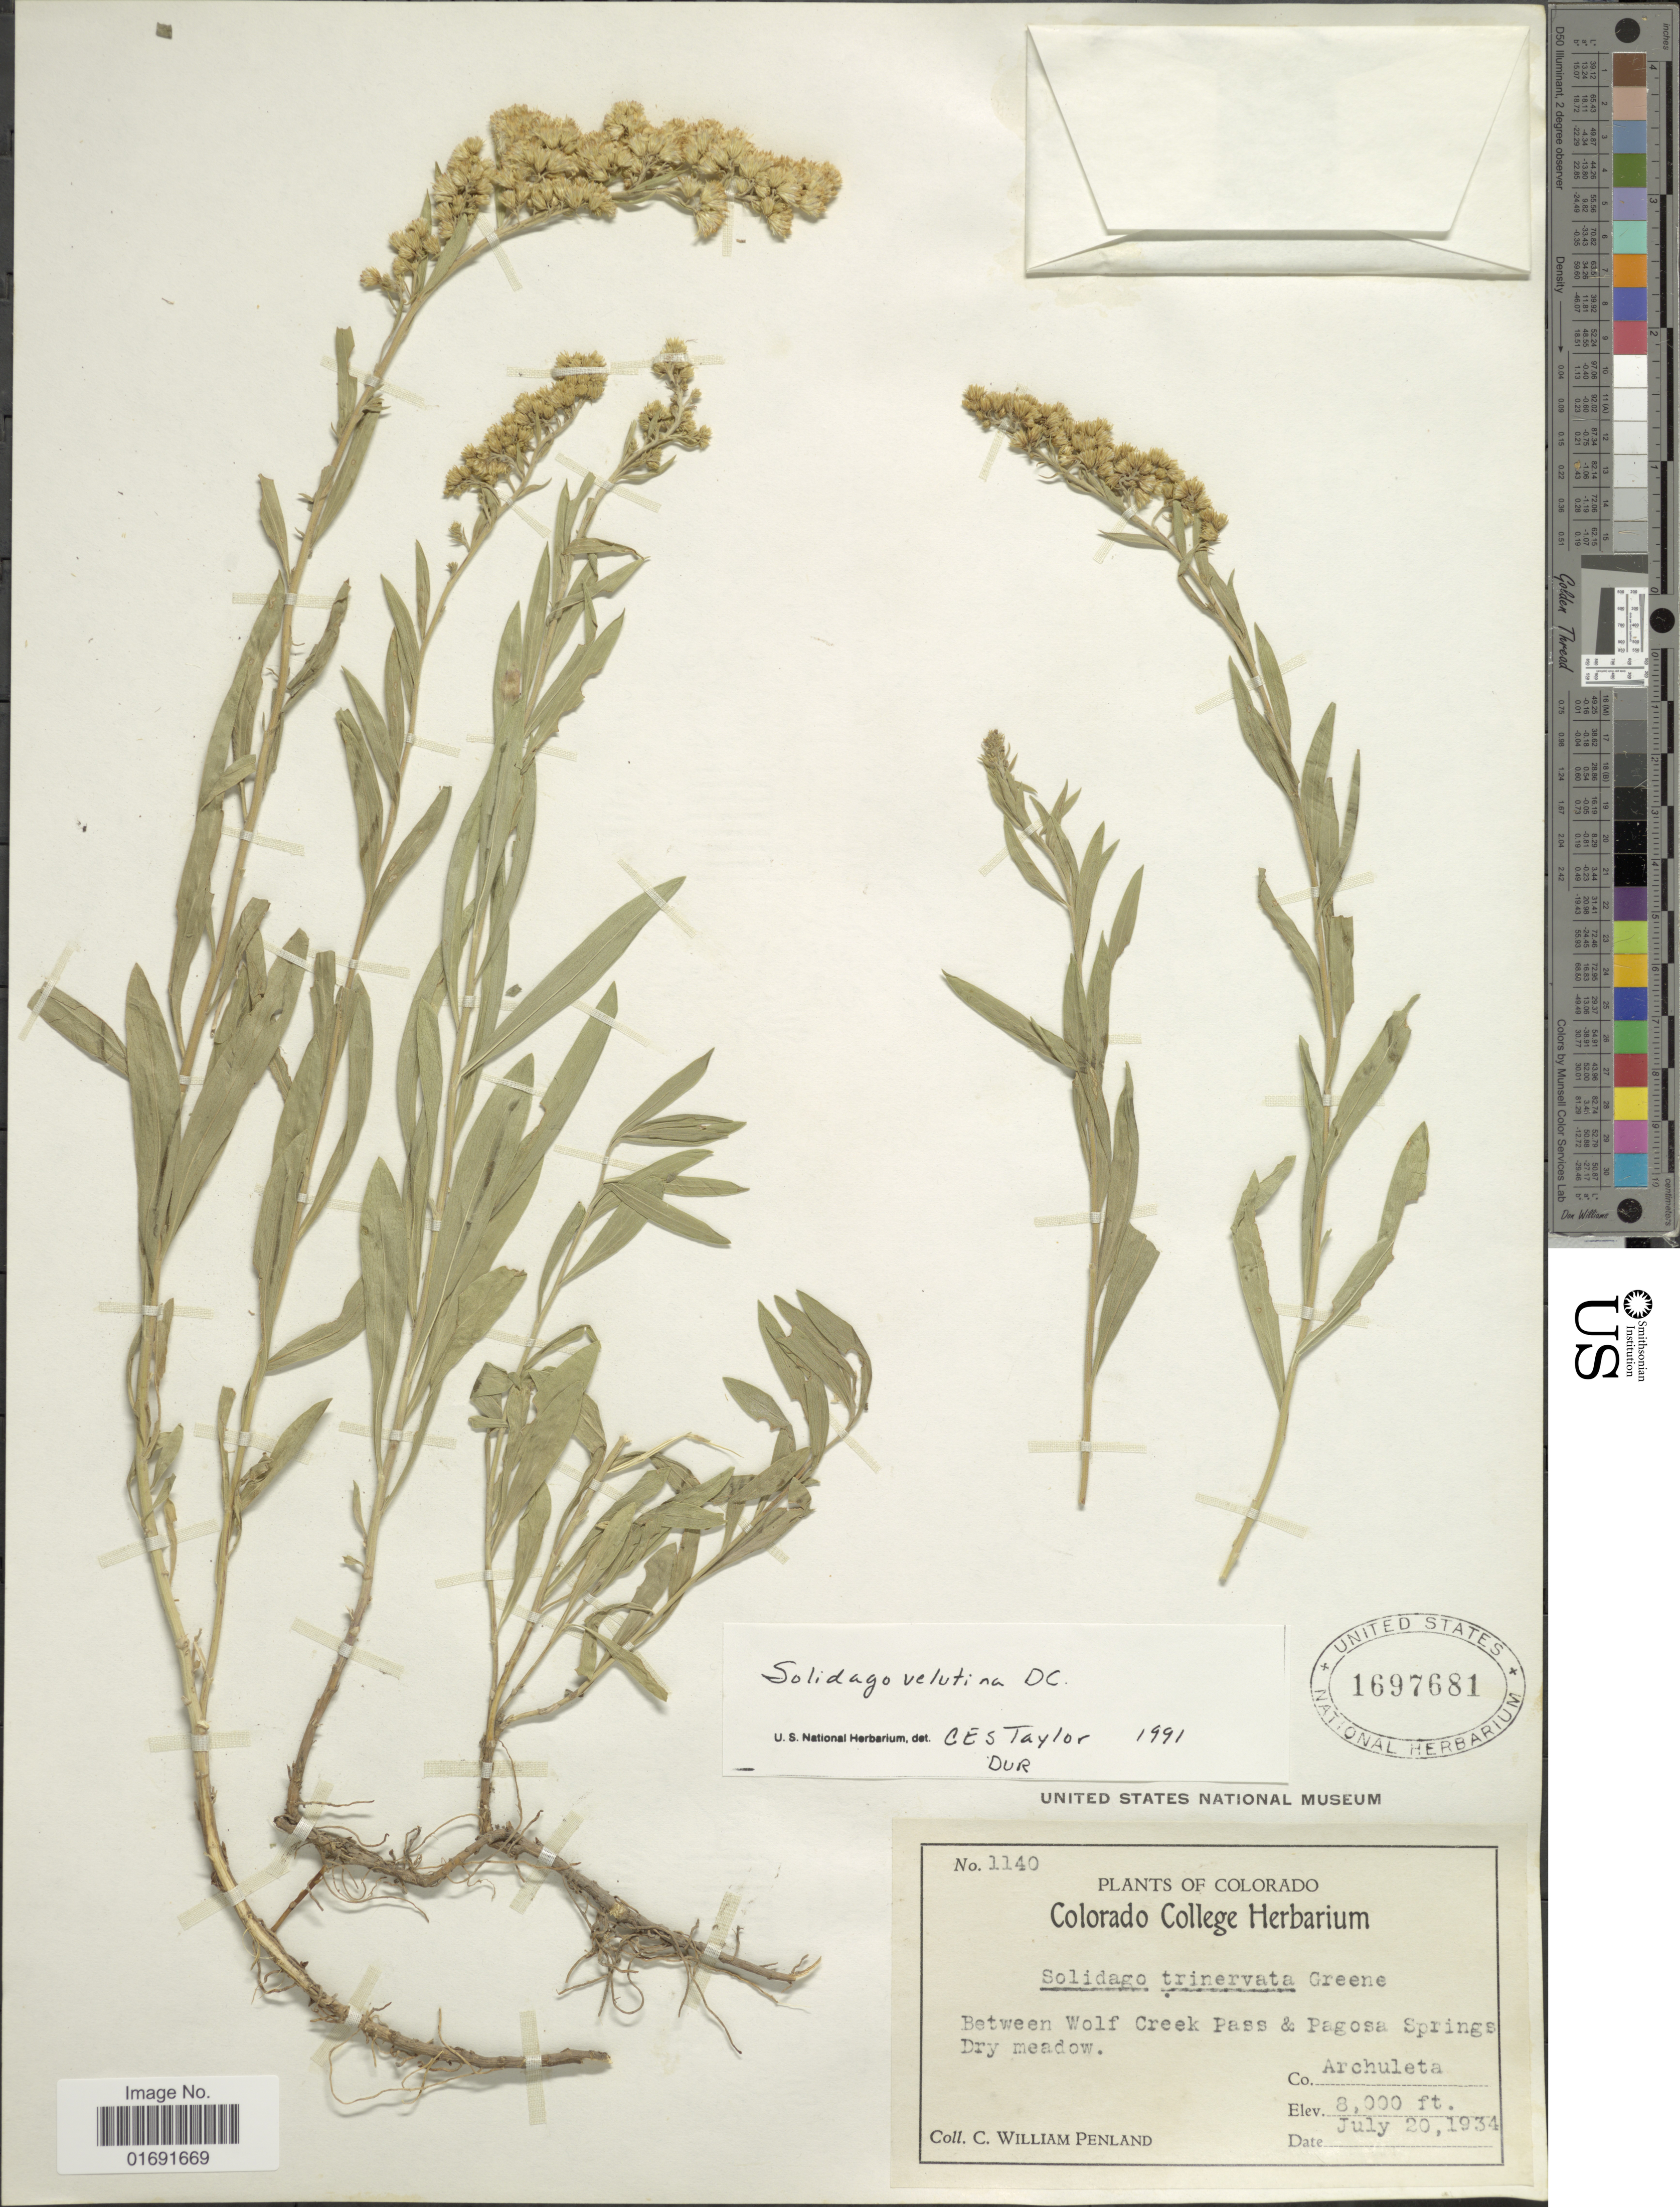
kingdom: Plantae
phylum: Tracheophyta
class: Magnoliopsida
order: Asterales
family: Asteraceae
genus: Solidago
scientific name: Solidago velutina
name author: DC.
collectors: C. W. Penland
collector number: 1140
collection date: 1934-07-20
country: United States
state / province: Colorado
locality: Between Wolf Creek Pass & Pagosa Springs, Co. Archuleta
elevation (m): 2438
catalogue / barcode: US 1697681